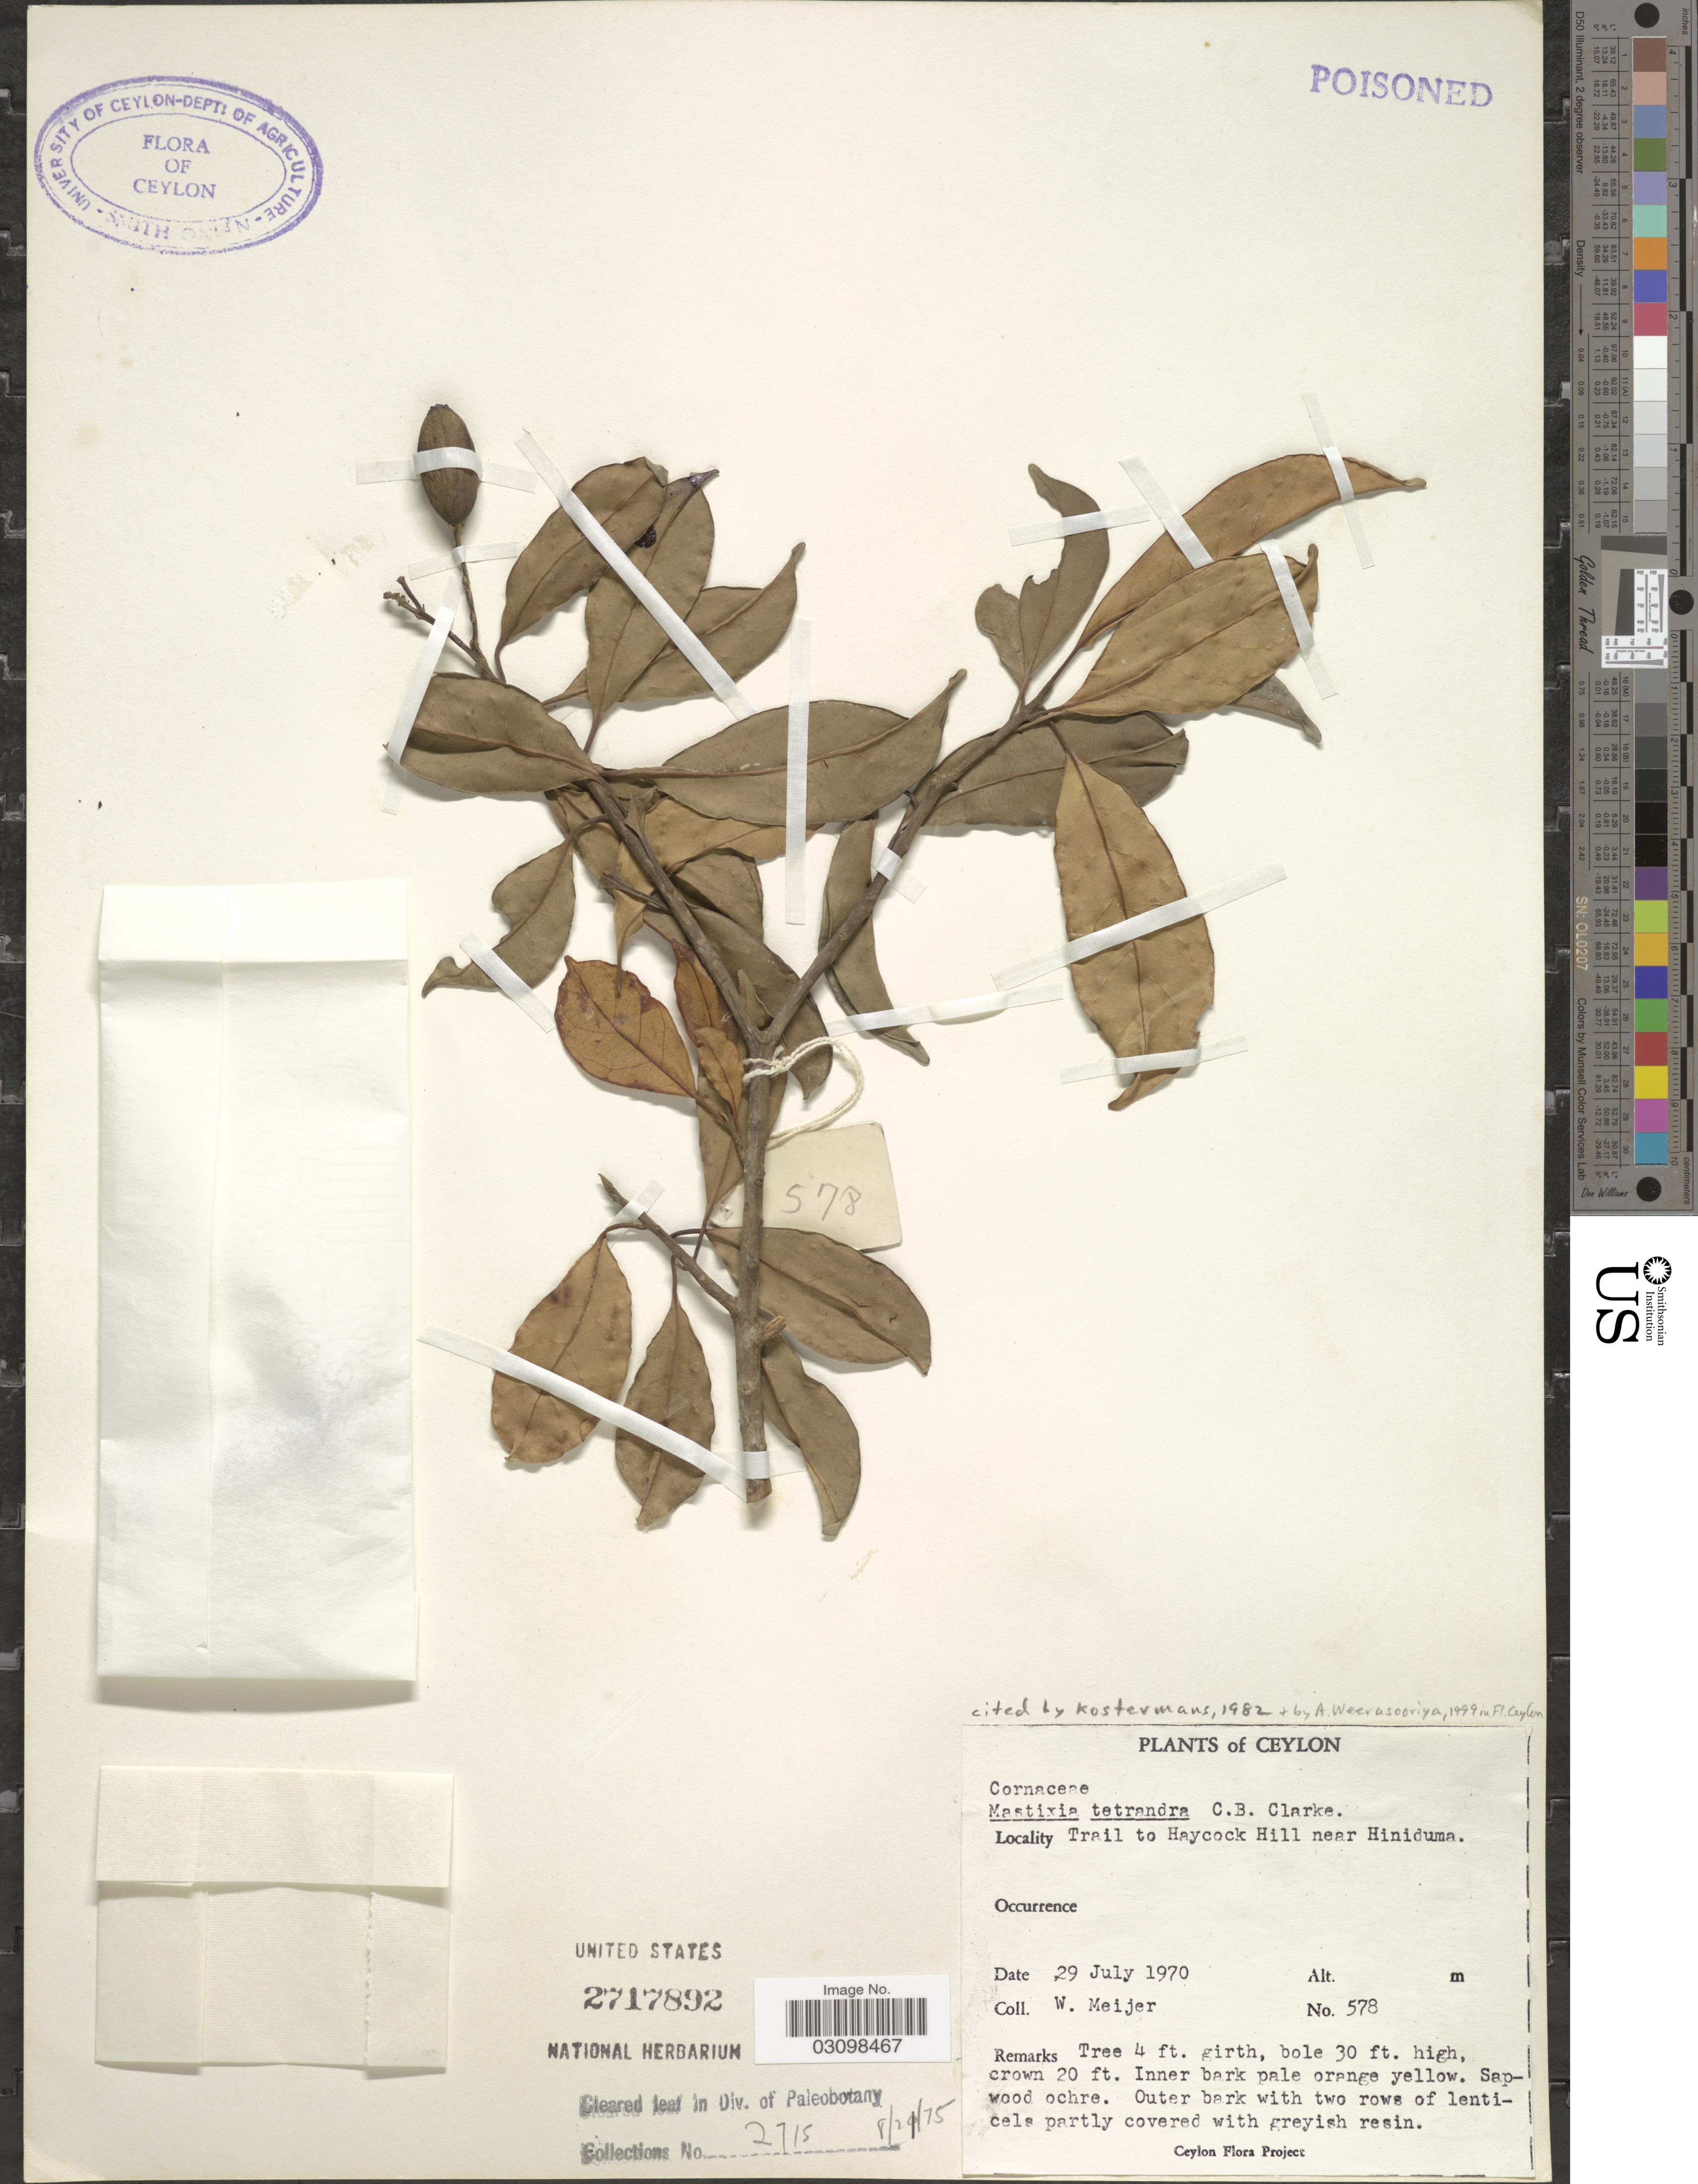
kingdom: Plantae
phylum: Tracheophyta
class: Magnoliopsida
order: Cornales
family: Nyssaceae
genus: Mastixia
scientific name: Mastixia tetrandra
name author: (Wight ex Thwaites) C.B. Clarke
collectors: W. Meijer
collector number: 578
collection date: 1970-07-29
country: Sri Lanka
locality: Ceylon. Trail to Haycock Hill near Hiniduma.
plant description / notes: Fruit temporarily sampled for micro-CT scanning.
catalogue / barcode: US 2717892